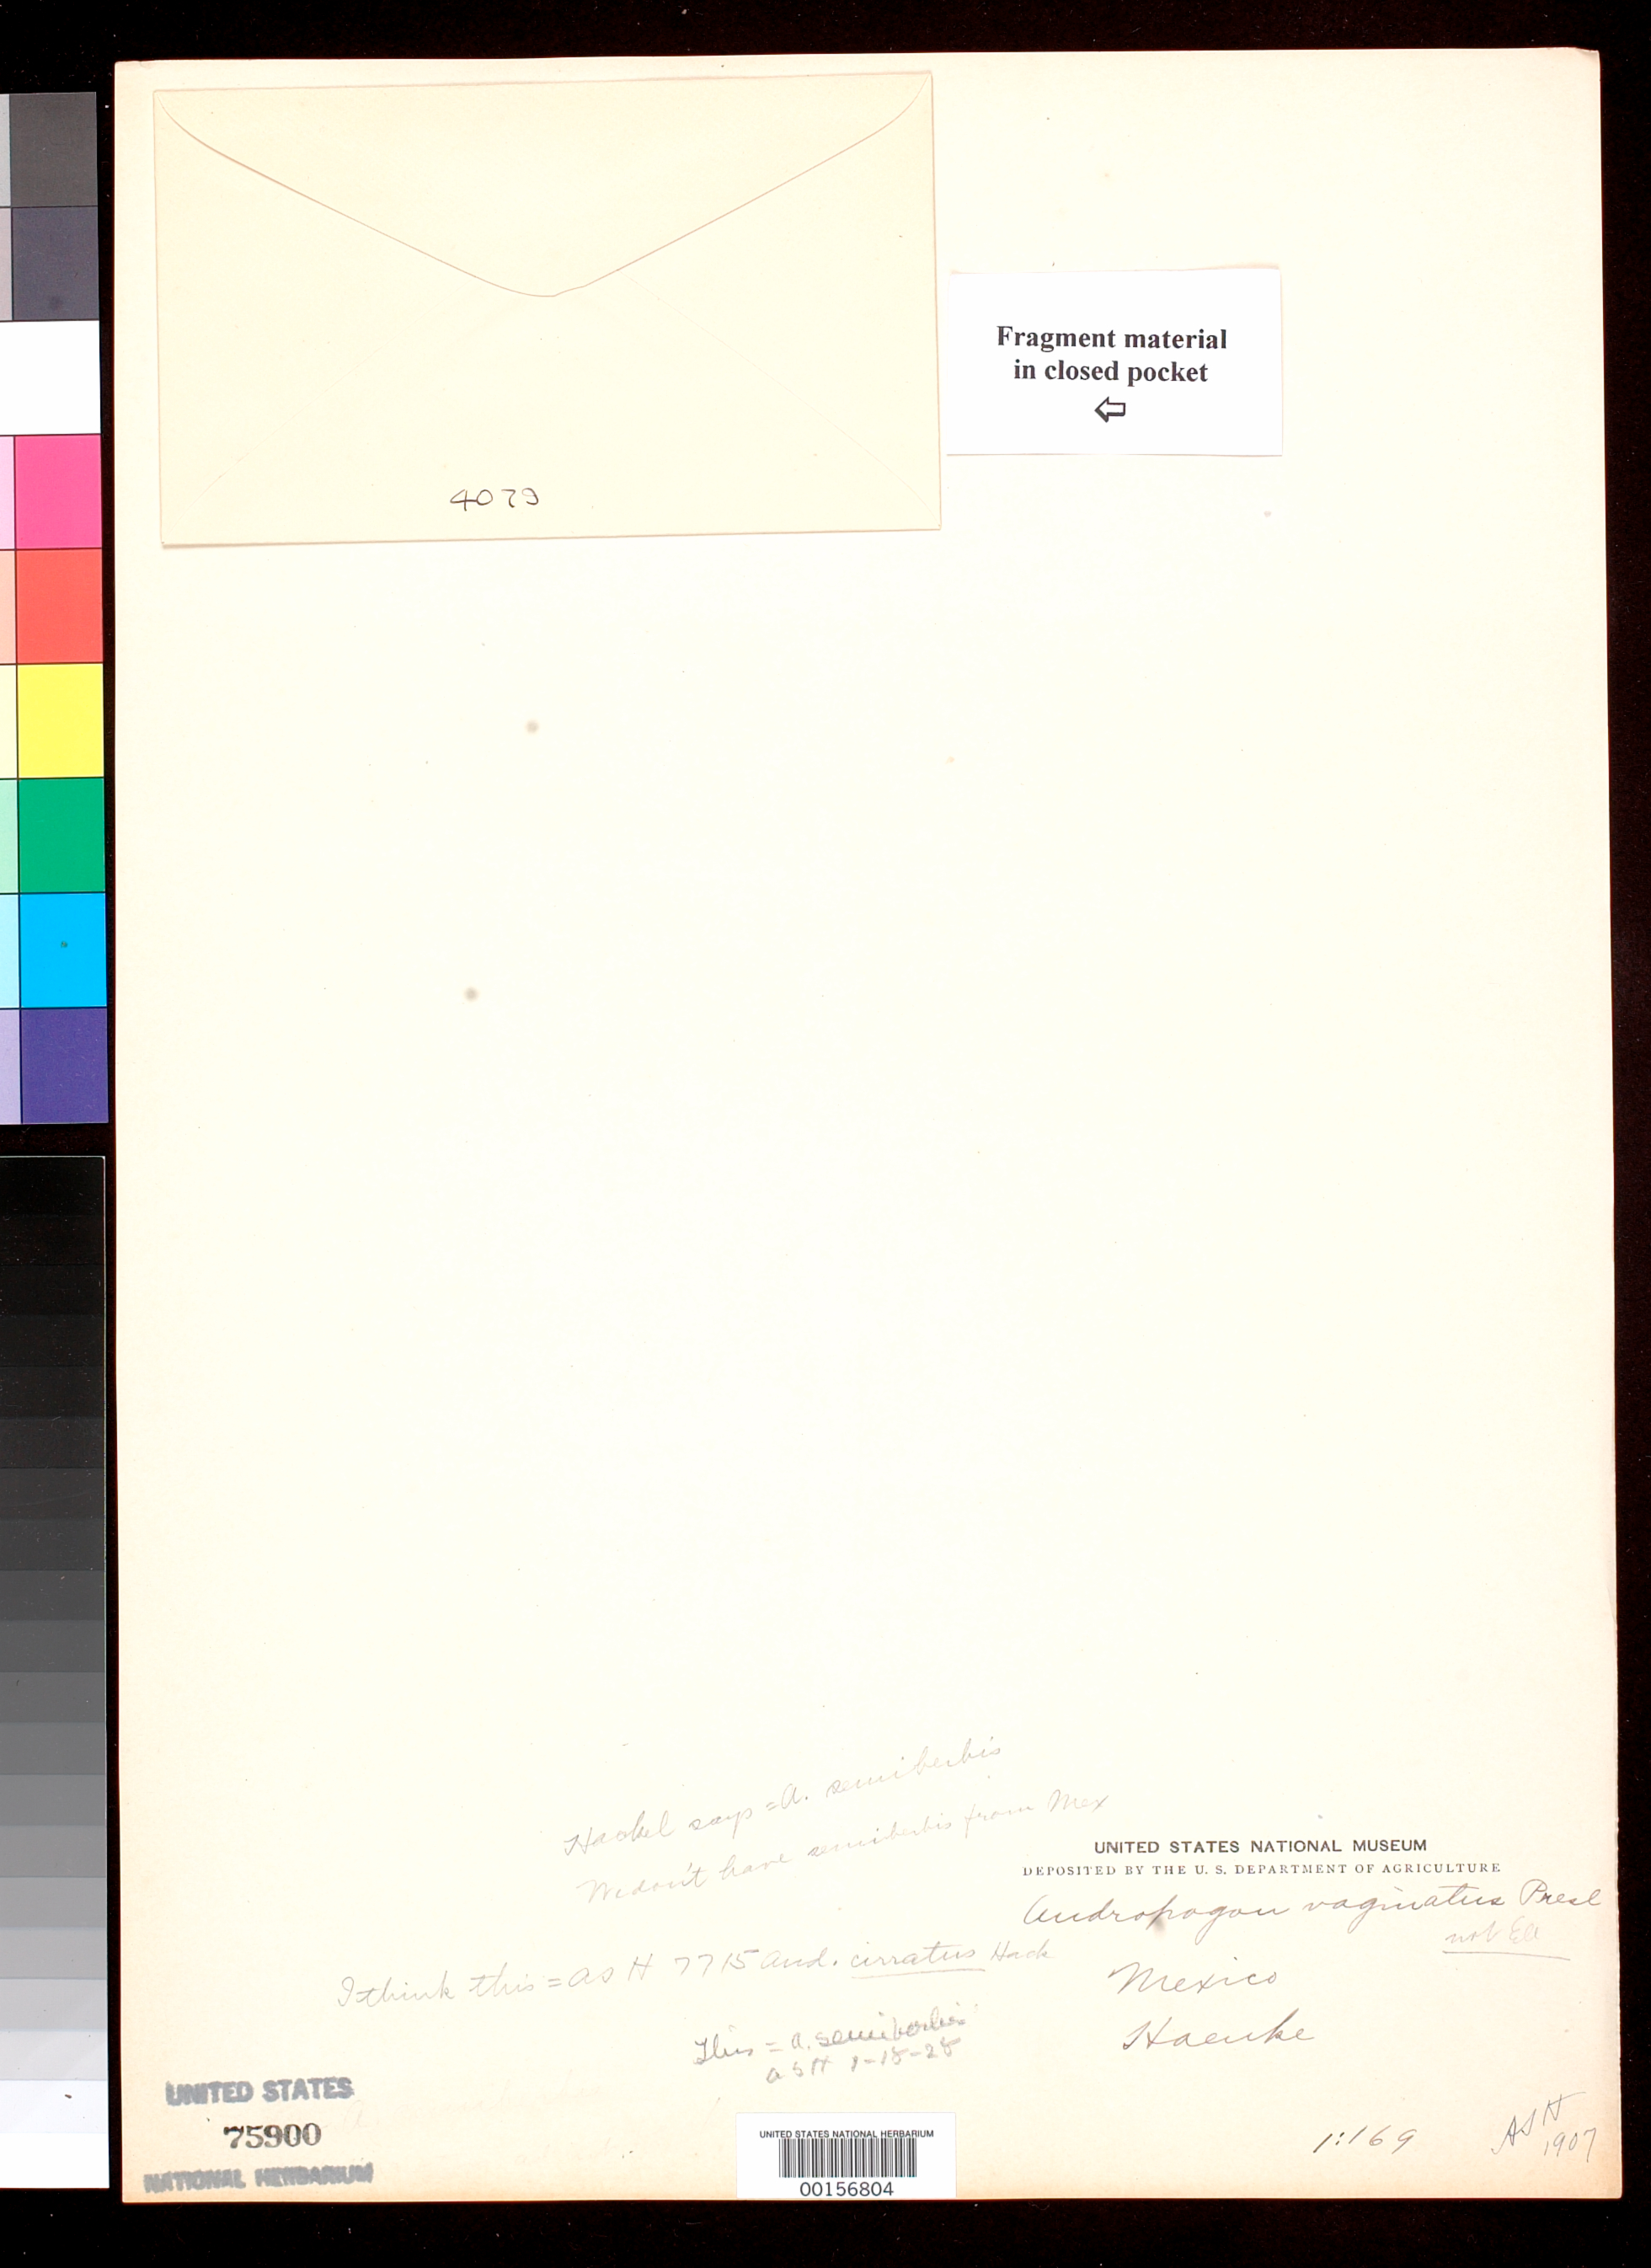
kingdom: Plantae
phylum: Tracheophyta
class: Liliopsida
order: Poales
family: Poaceae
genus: Andropogon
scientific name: Andropogon vaginatus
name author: C. Presl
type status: Type Fragment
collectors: T. P. X. Haenke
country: Mexico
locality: E of Monserrat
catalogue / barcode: US 75900